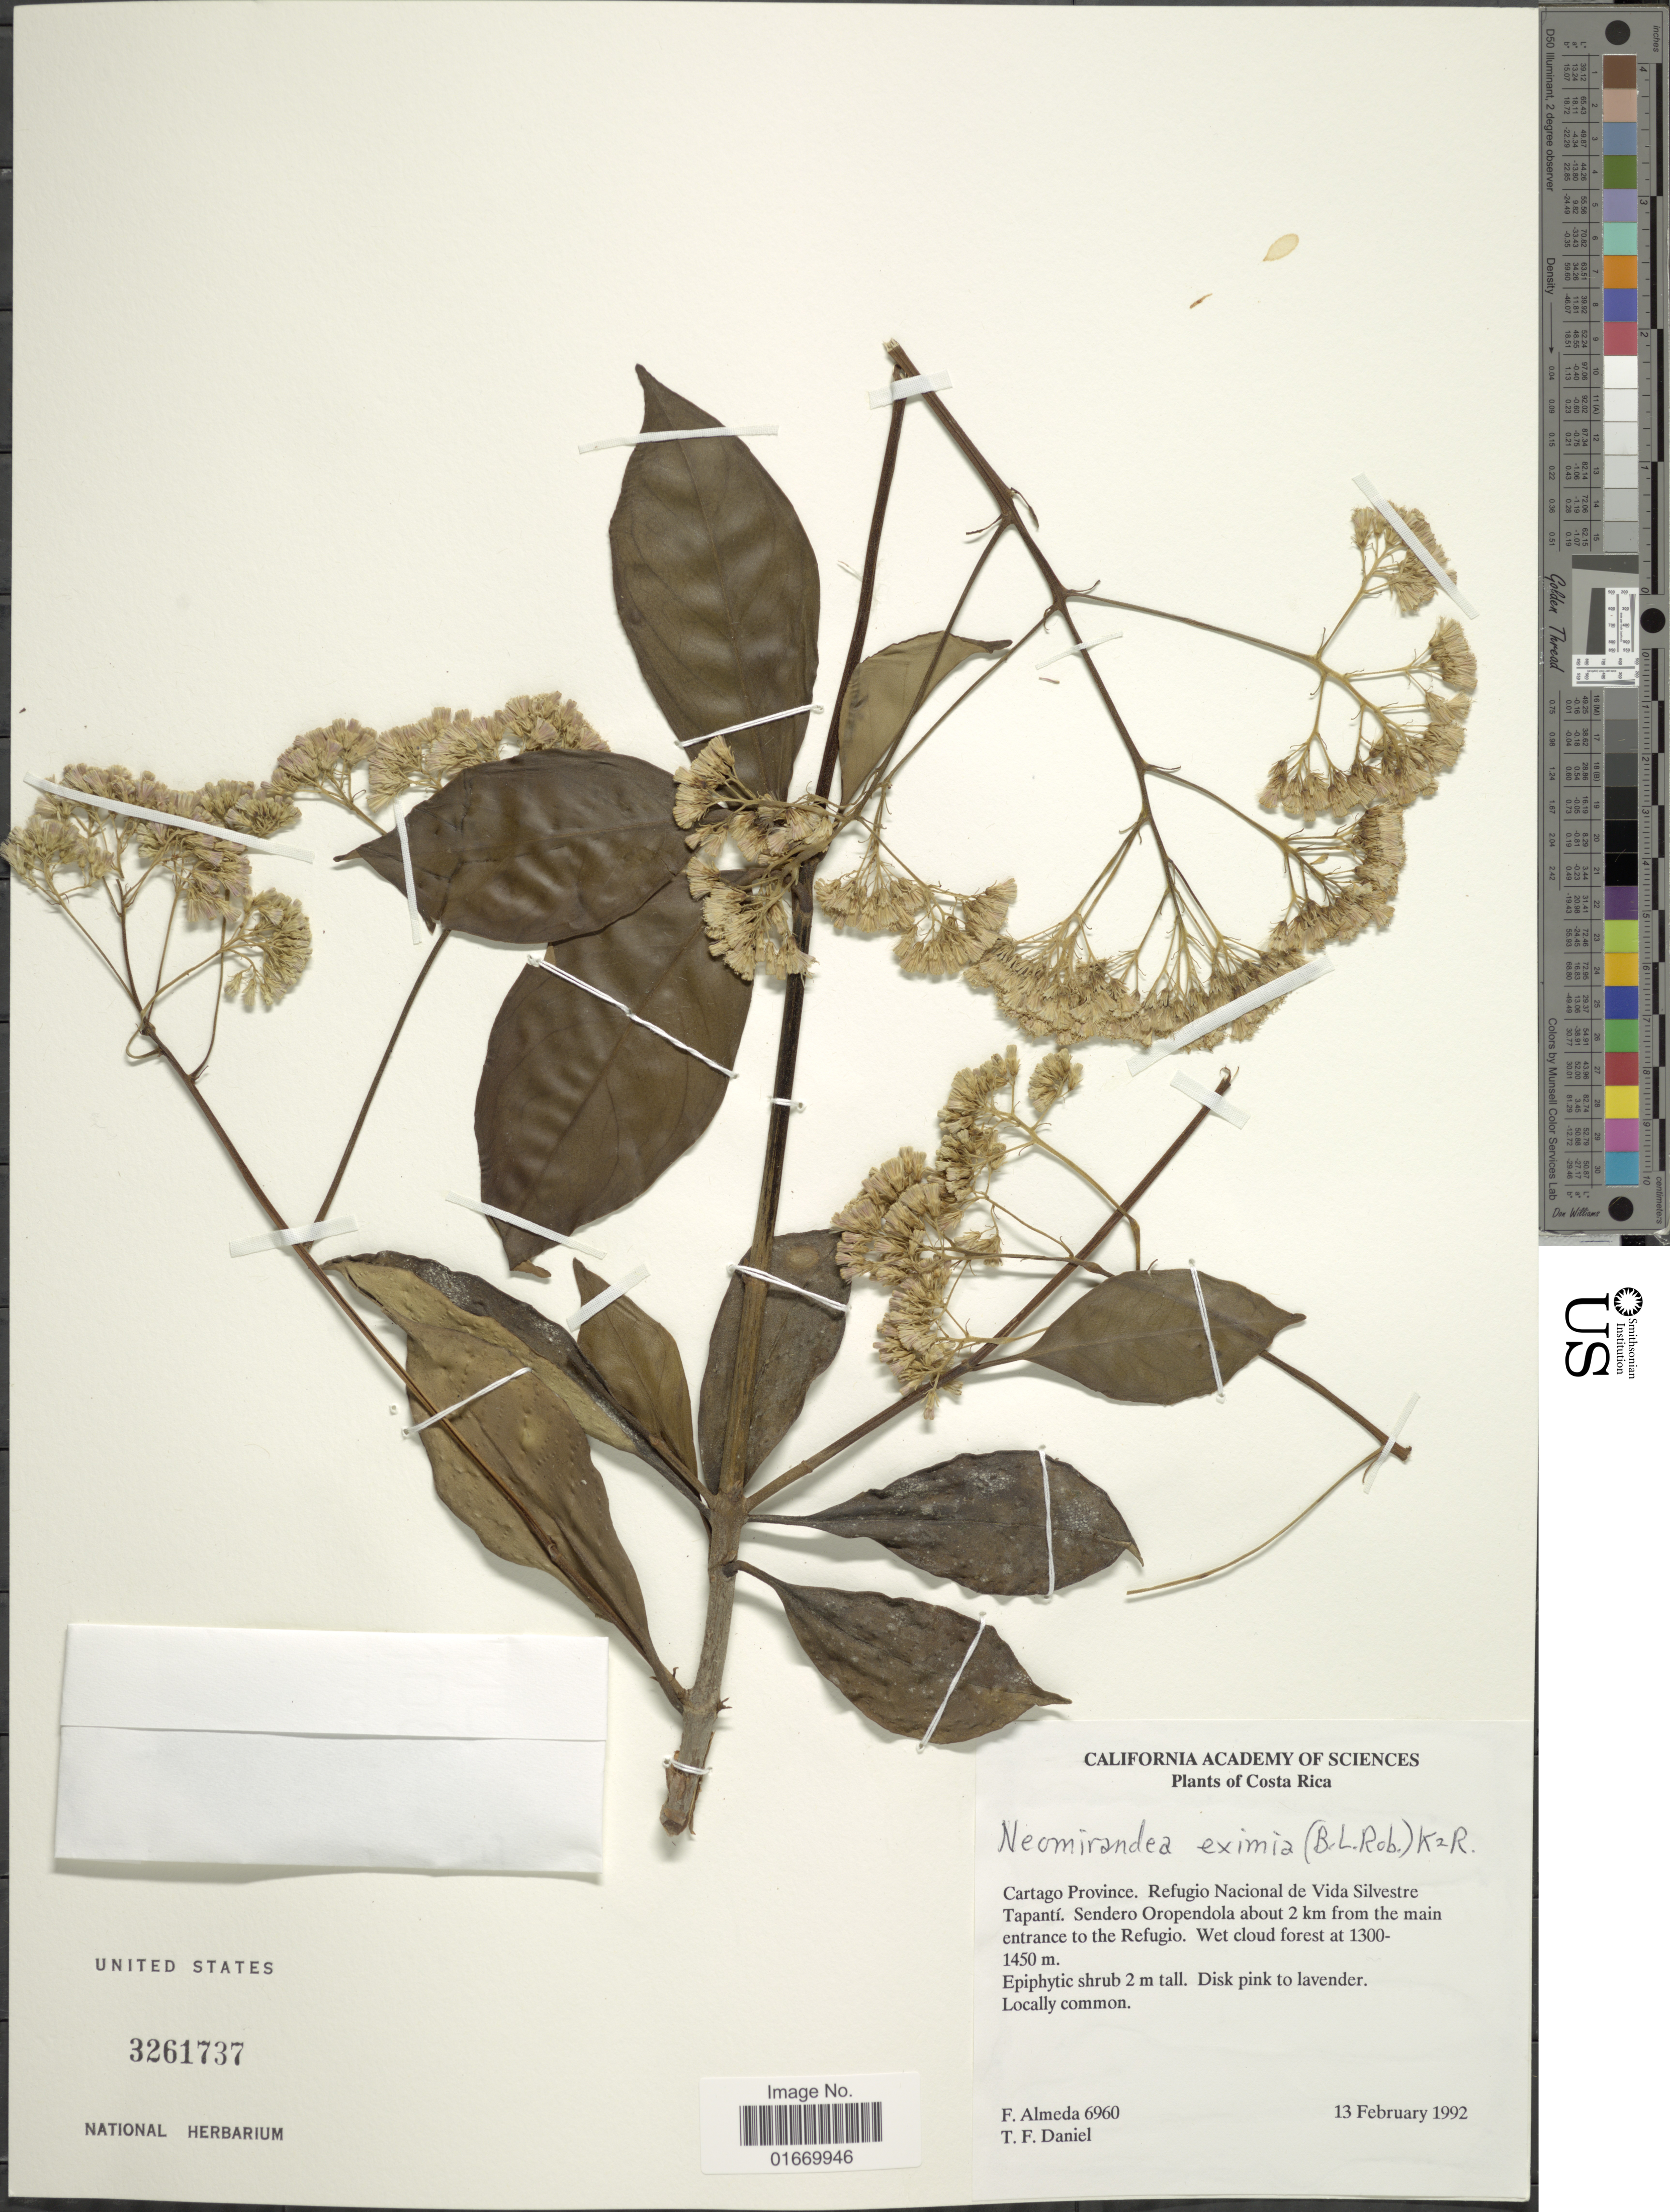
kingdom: Plantae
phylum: Tracheophyta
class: Magnoliopsida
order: Asterales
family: Asteraceae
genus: Neomirandea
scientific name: Neomirandea eximia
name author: (B.L. Rob.) R.M. King & H. Rob.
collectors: F. Almeda & T. F. Daniel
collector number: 6960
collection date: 1992-02-13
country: Costa Rica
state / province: Cartago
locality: Refugio Nacional de Vida Silvestre Tapanti, Sendero Oropendola about 2 km from the main entrance to the Refugio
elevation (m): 1300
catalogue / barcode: US 3261737